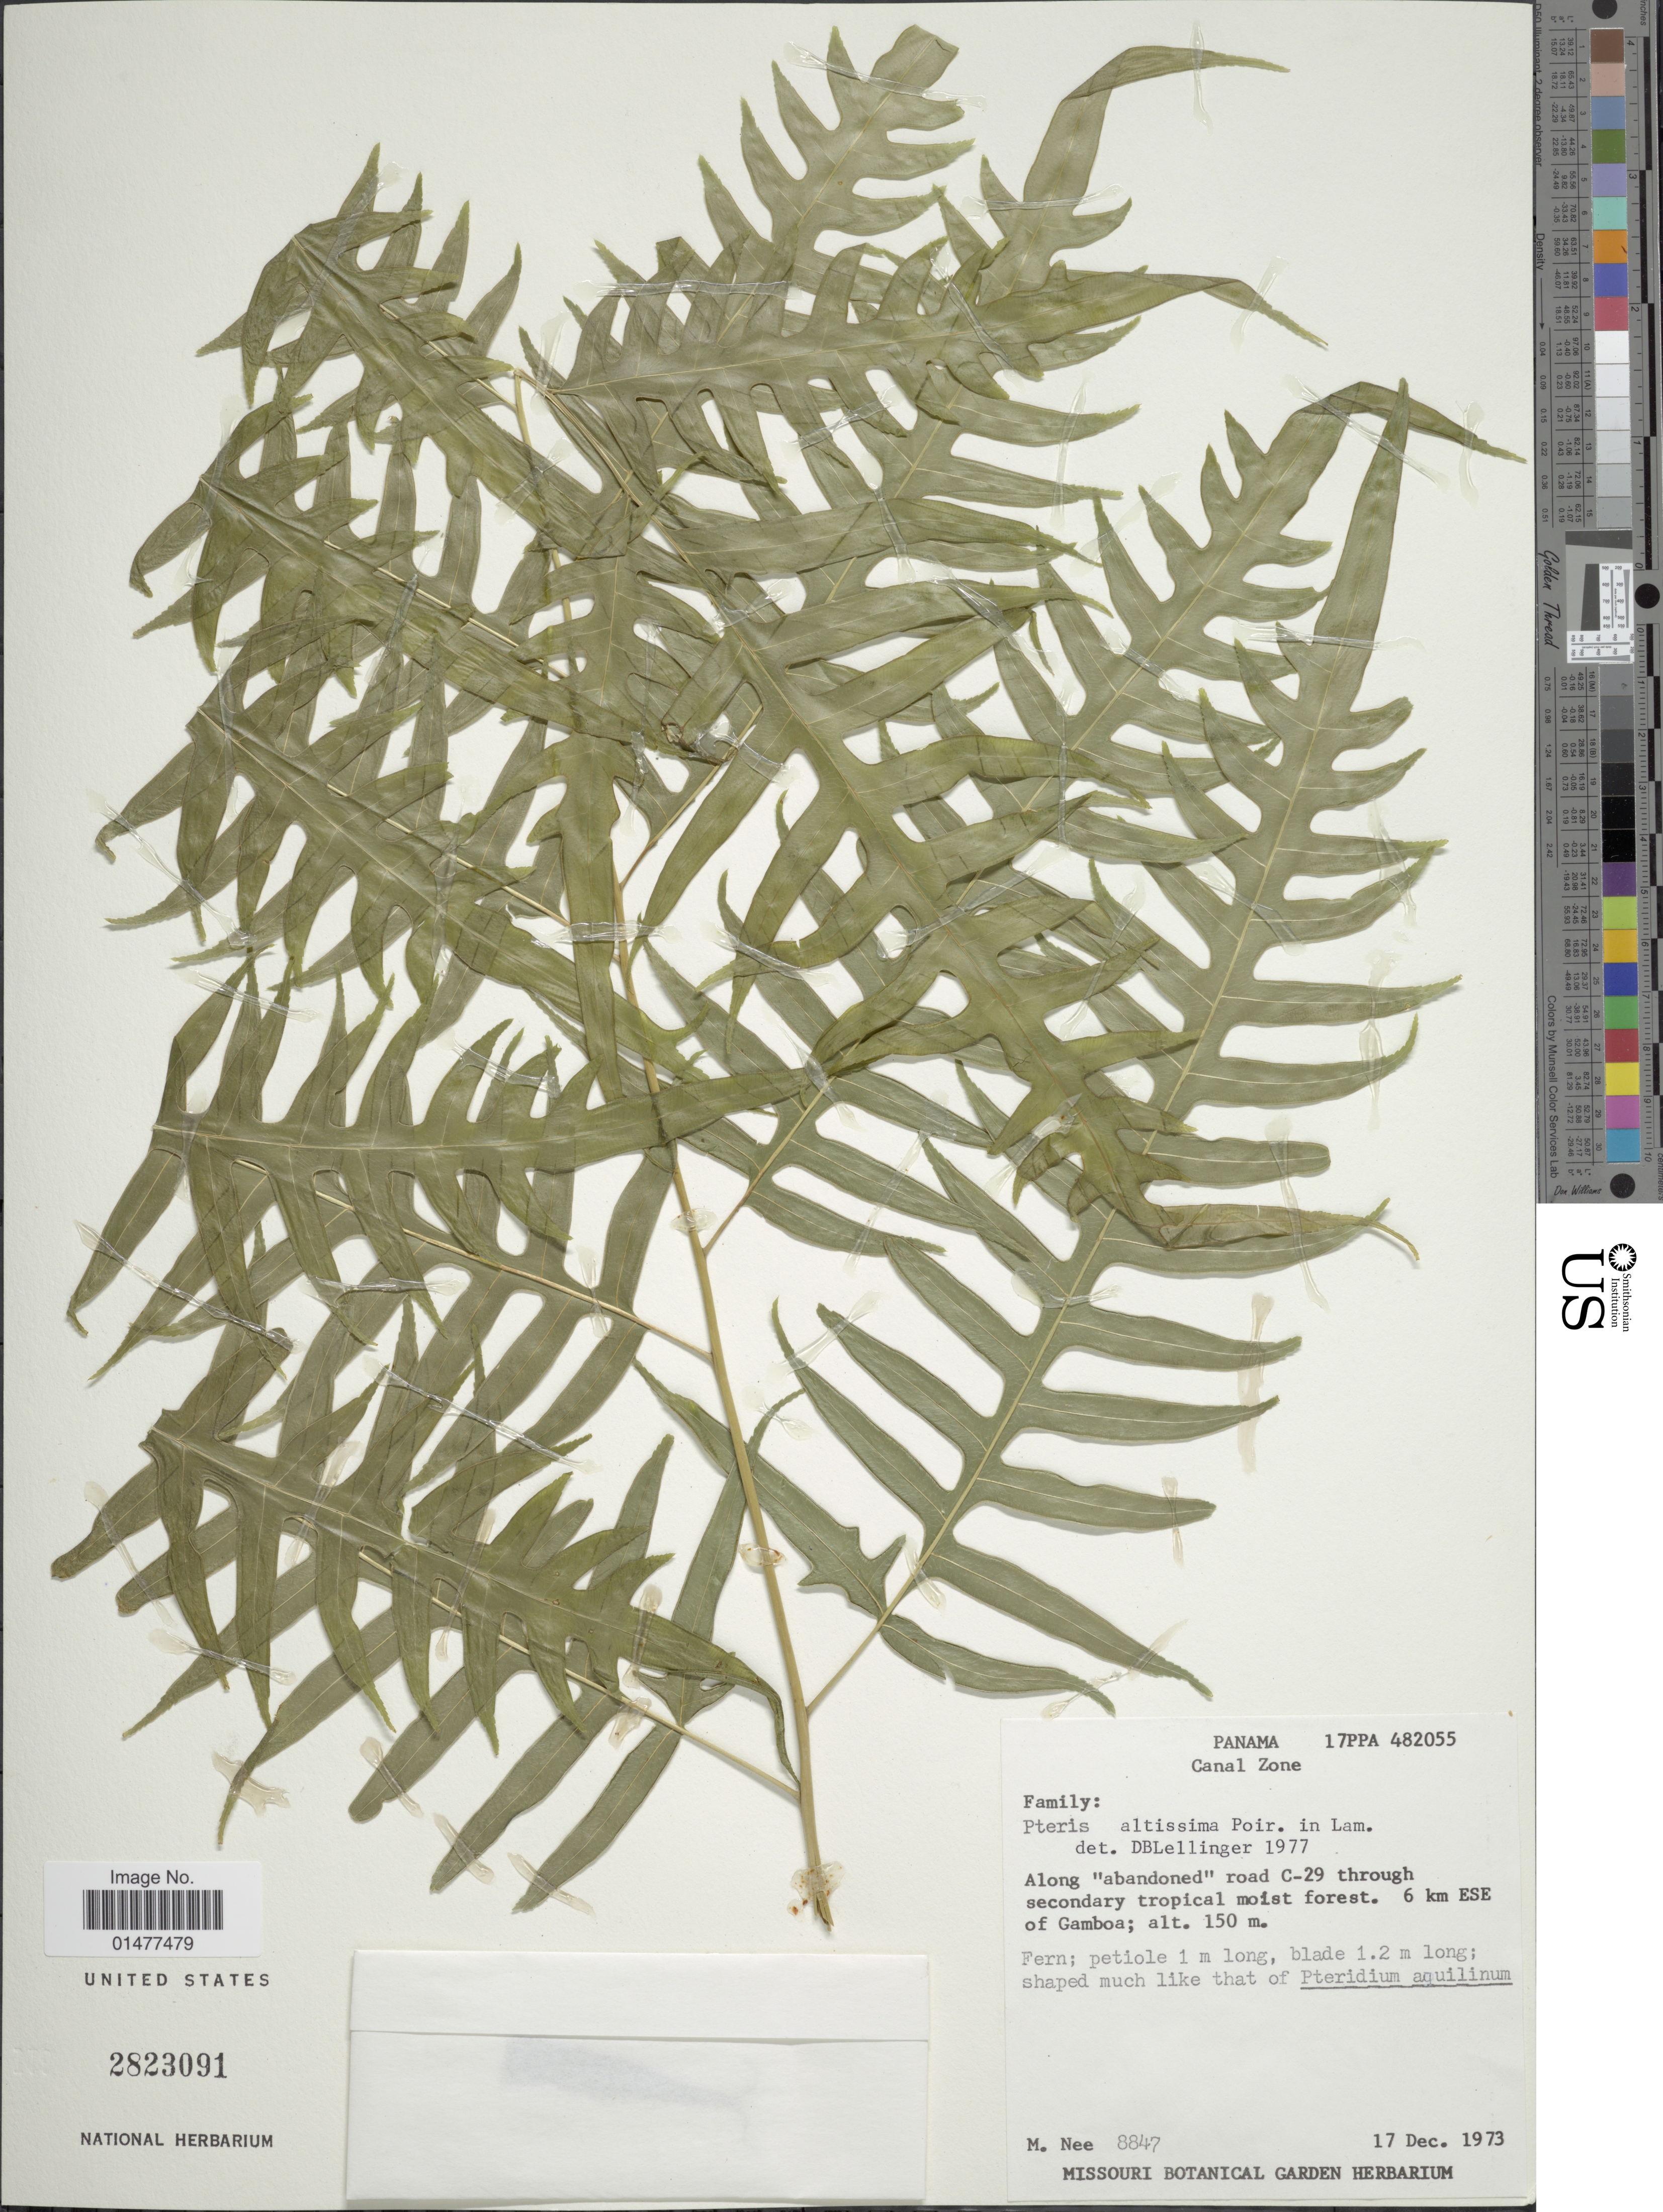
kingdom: Plantae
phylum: Tracheophyta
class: Polypodiopsida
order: Polypodiales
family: Pteridaceae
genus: Pteris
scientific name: Pteris altissima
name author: Poir.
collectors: M. Nee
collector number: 8847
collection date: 1973-12-17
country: Panama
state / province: Colón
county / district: Canal Zone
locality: Canal Zone, Along "abandoned"road C-29 through secondary tropical forest moist forest. 6 km ESE of Gamboa.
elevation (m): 150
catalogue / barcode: US 2823091